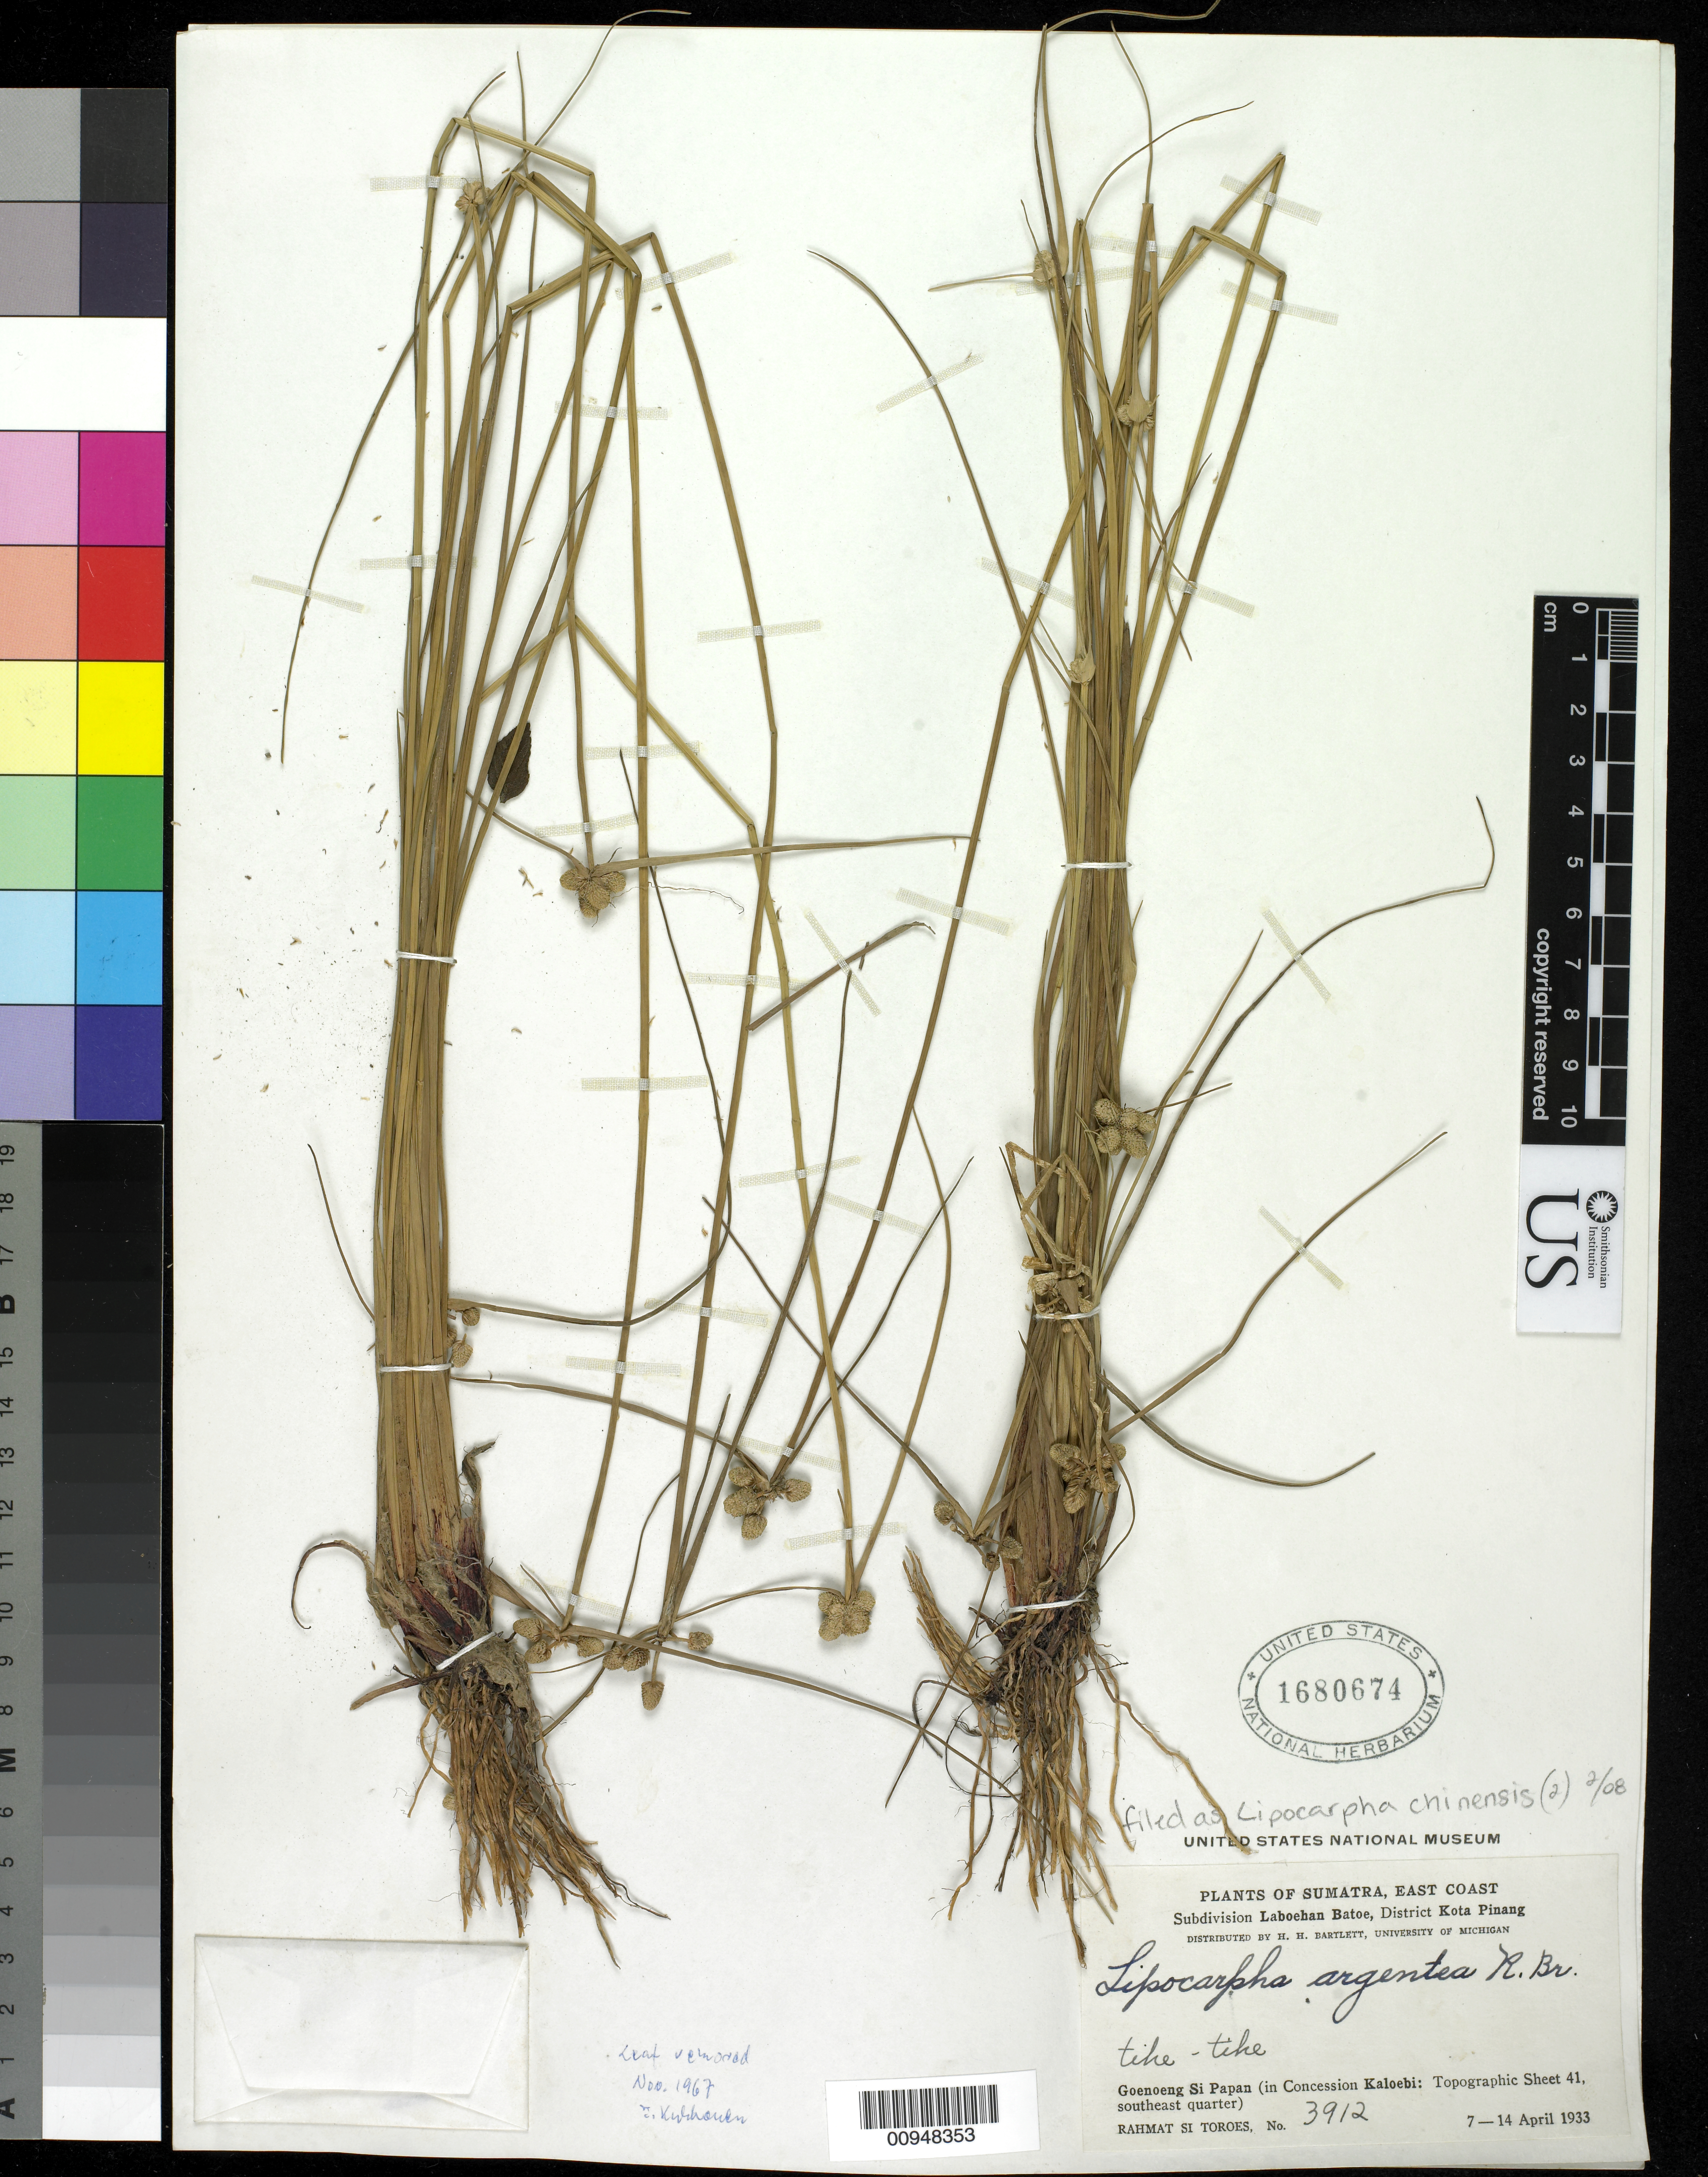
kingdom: Plantae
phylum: Tracheophyta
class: Liliopsida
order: Poales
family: Cyperaceae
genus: Cyperus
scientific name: Cyperus albescens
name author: (Steud.) Larridon & Govaerts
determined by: Strong, M. T., (US), Smithsonian Institution - National Museum of Natural History (UNITED STATES)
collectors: Rahmat Si Boeea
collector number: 3912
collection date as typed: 07 Apr 1933 to 14 Apr 1933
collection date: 1933-04-07/1933-04-14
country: Indonesia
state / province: Sumatra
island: Sumatra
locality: Goenoeng Si Papan (in Concession Kaloebi), Subdivision Laboehan Batoe, District Kota Pinang.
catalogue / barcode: US 1680674